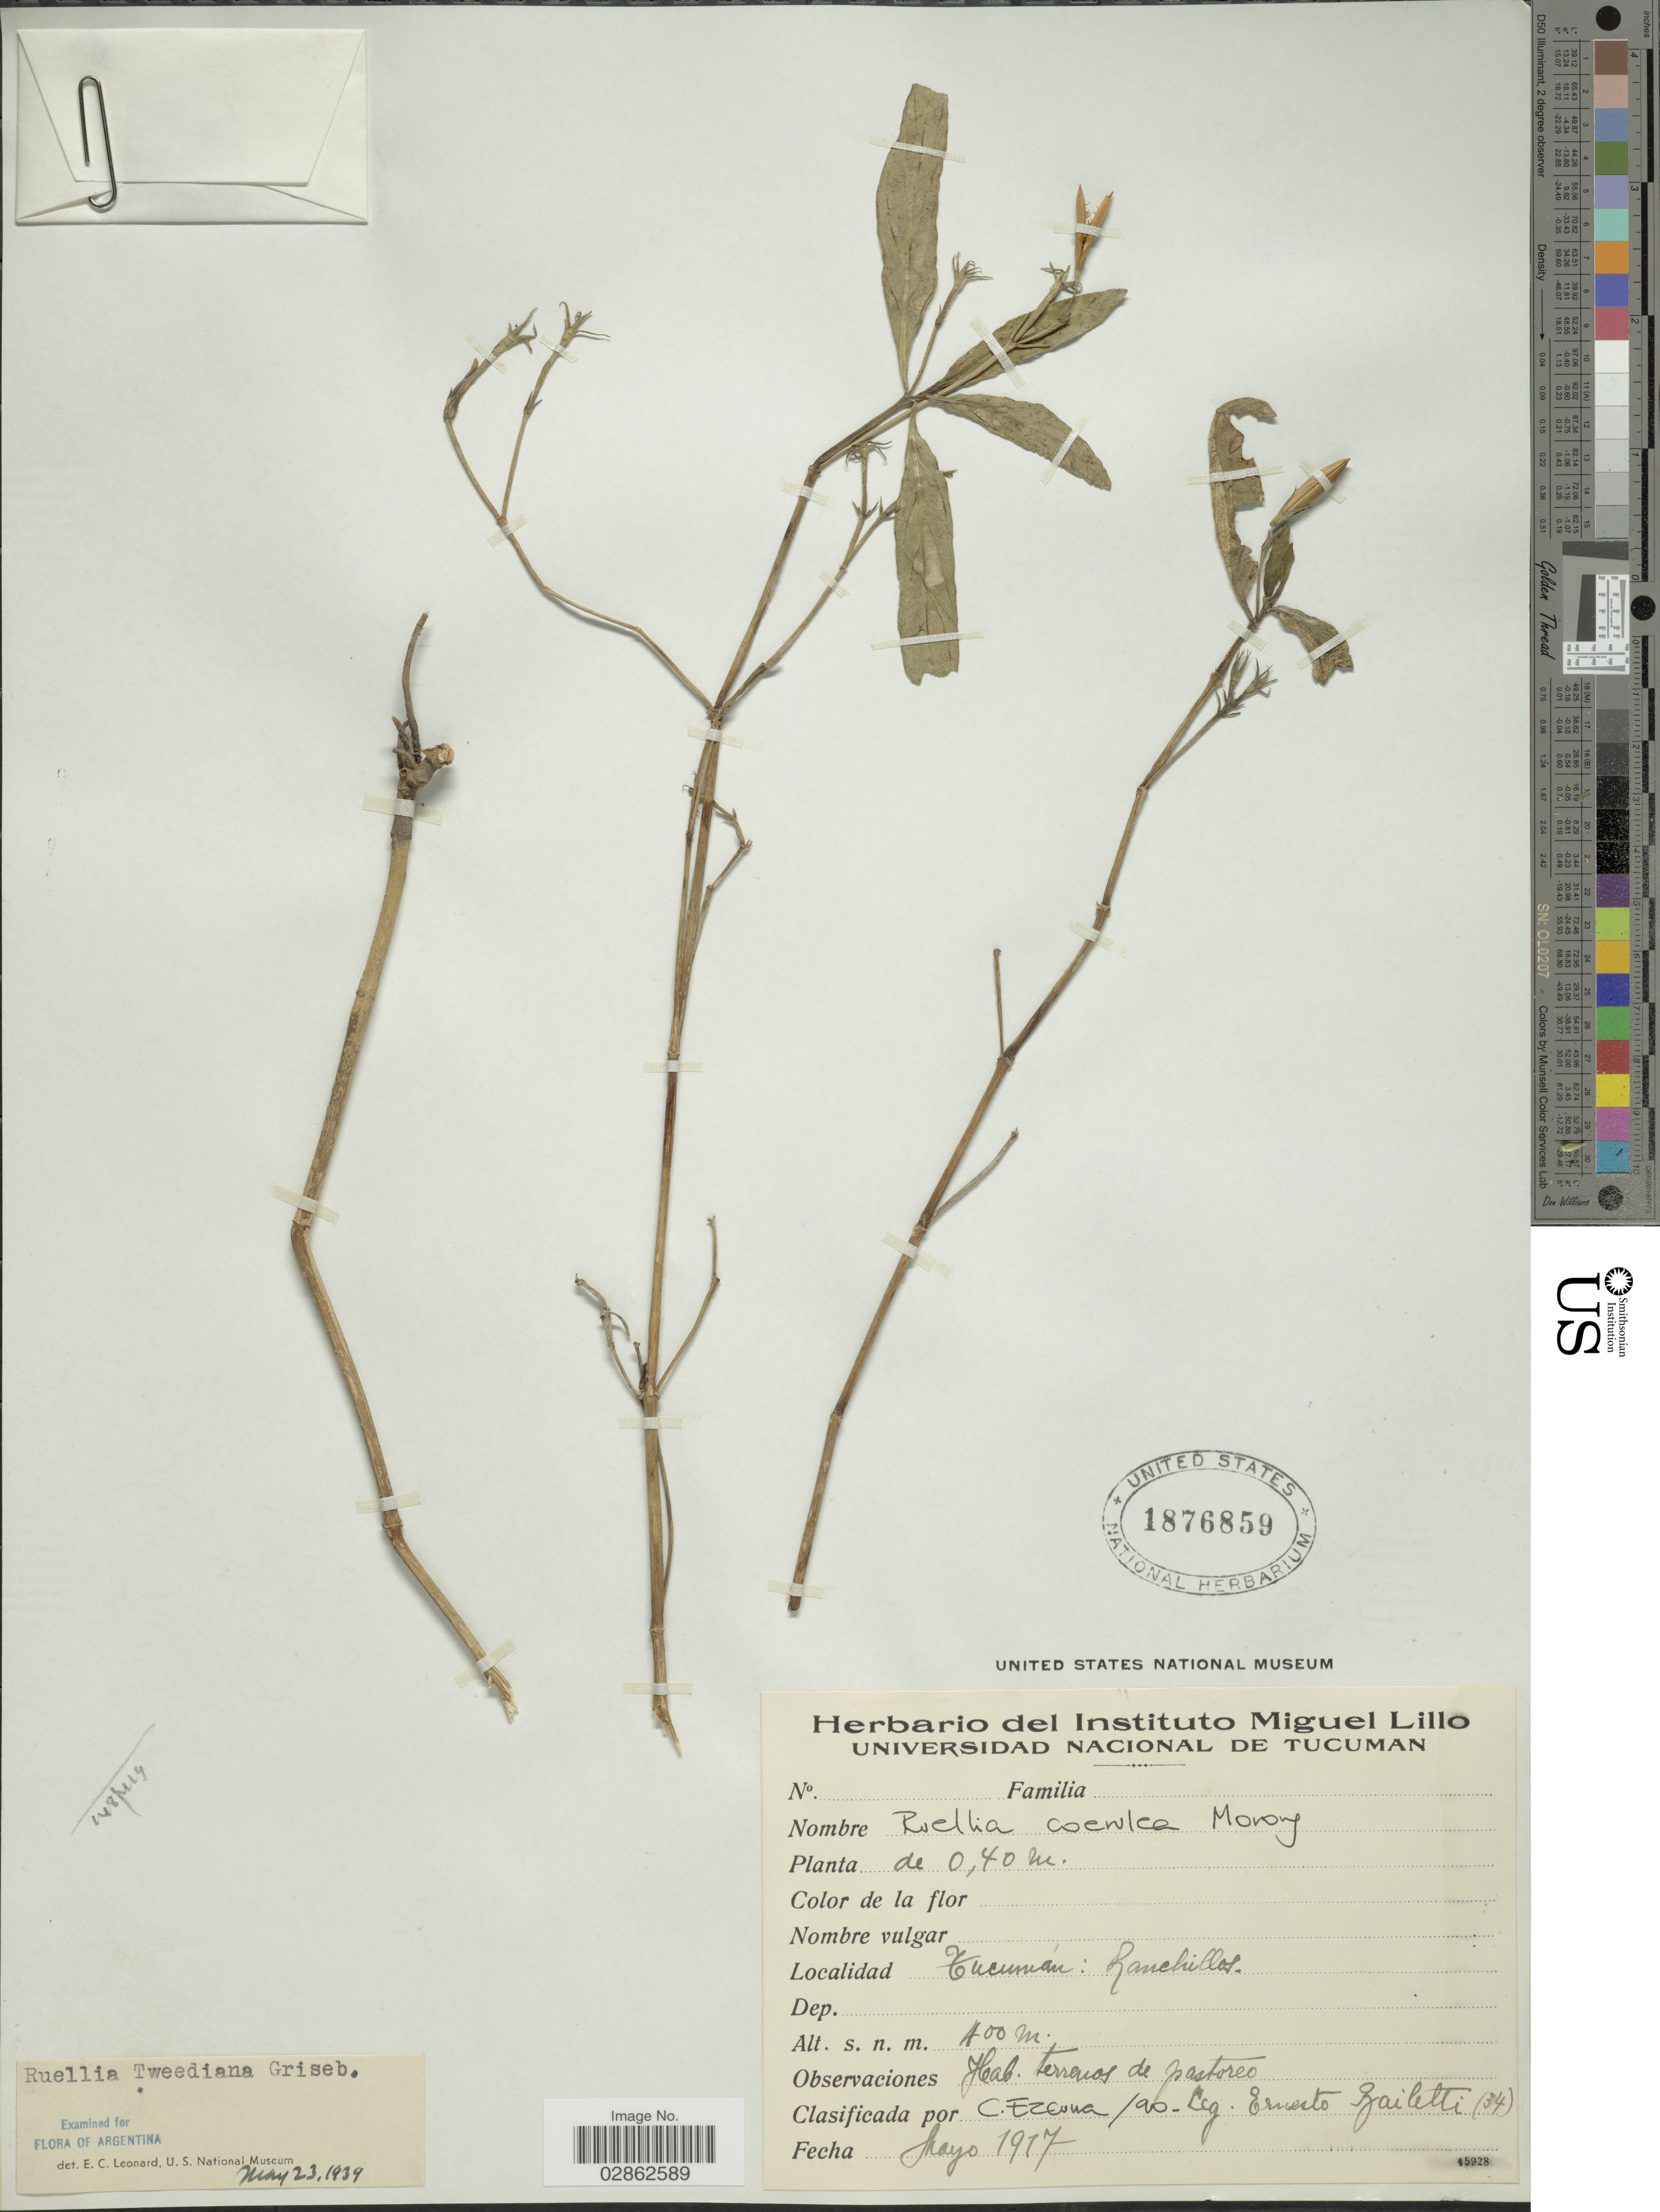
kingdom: Plantae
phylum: Tracheophyta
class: Magnoliopsida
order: Lamiales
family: Acanthaceae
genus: Ruellia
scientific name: Ruellia coerulea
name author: Morong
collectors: E. Bailetti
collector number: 34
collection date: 1917-05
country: Argentina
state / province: Tucuman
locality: Ranchillos.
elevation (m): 400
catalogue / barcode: US 1876859